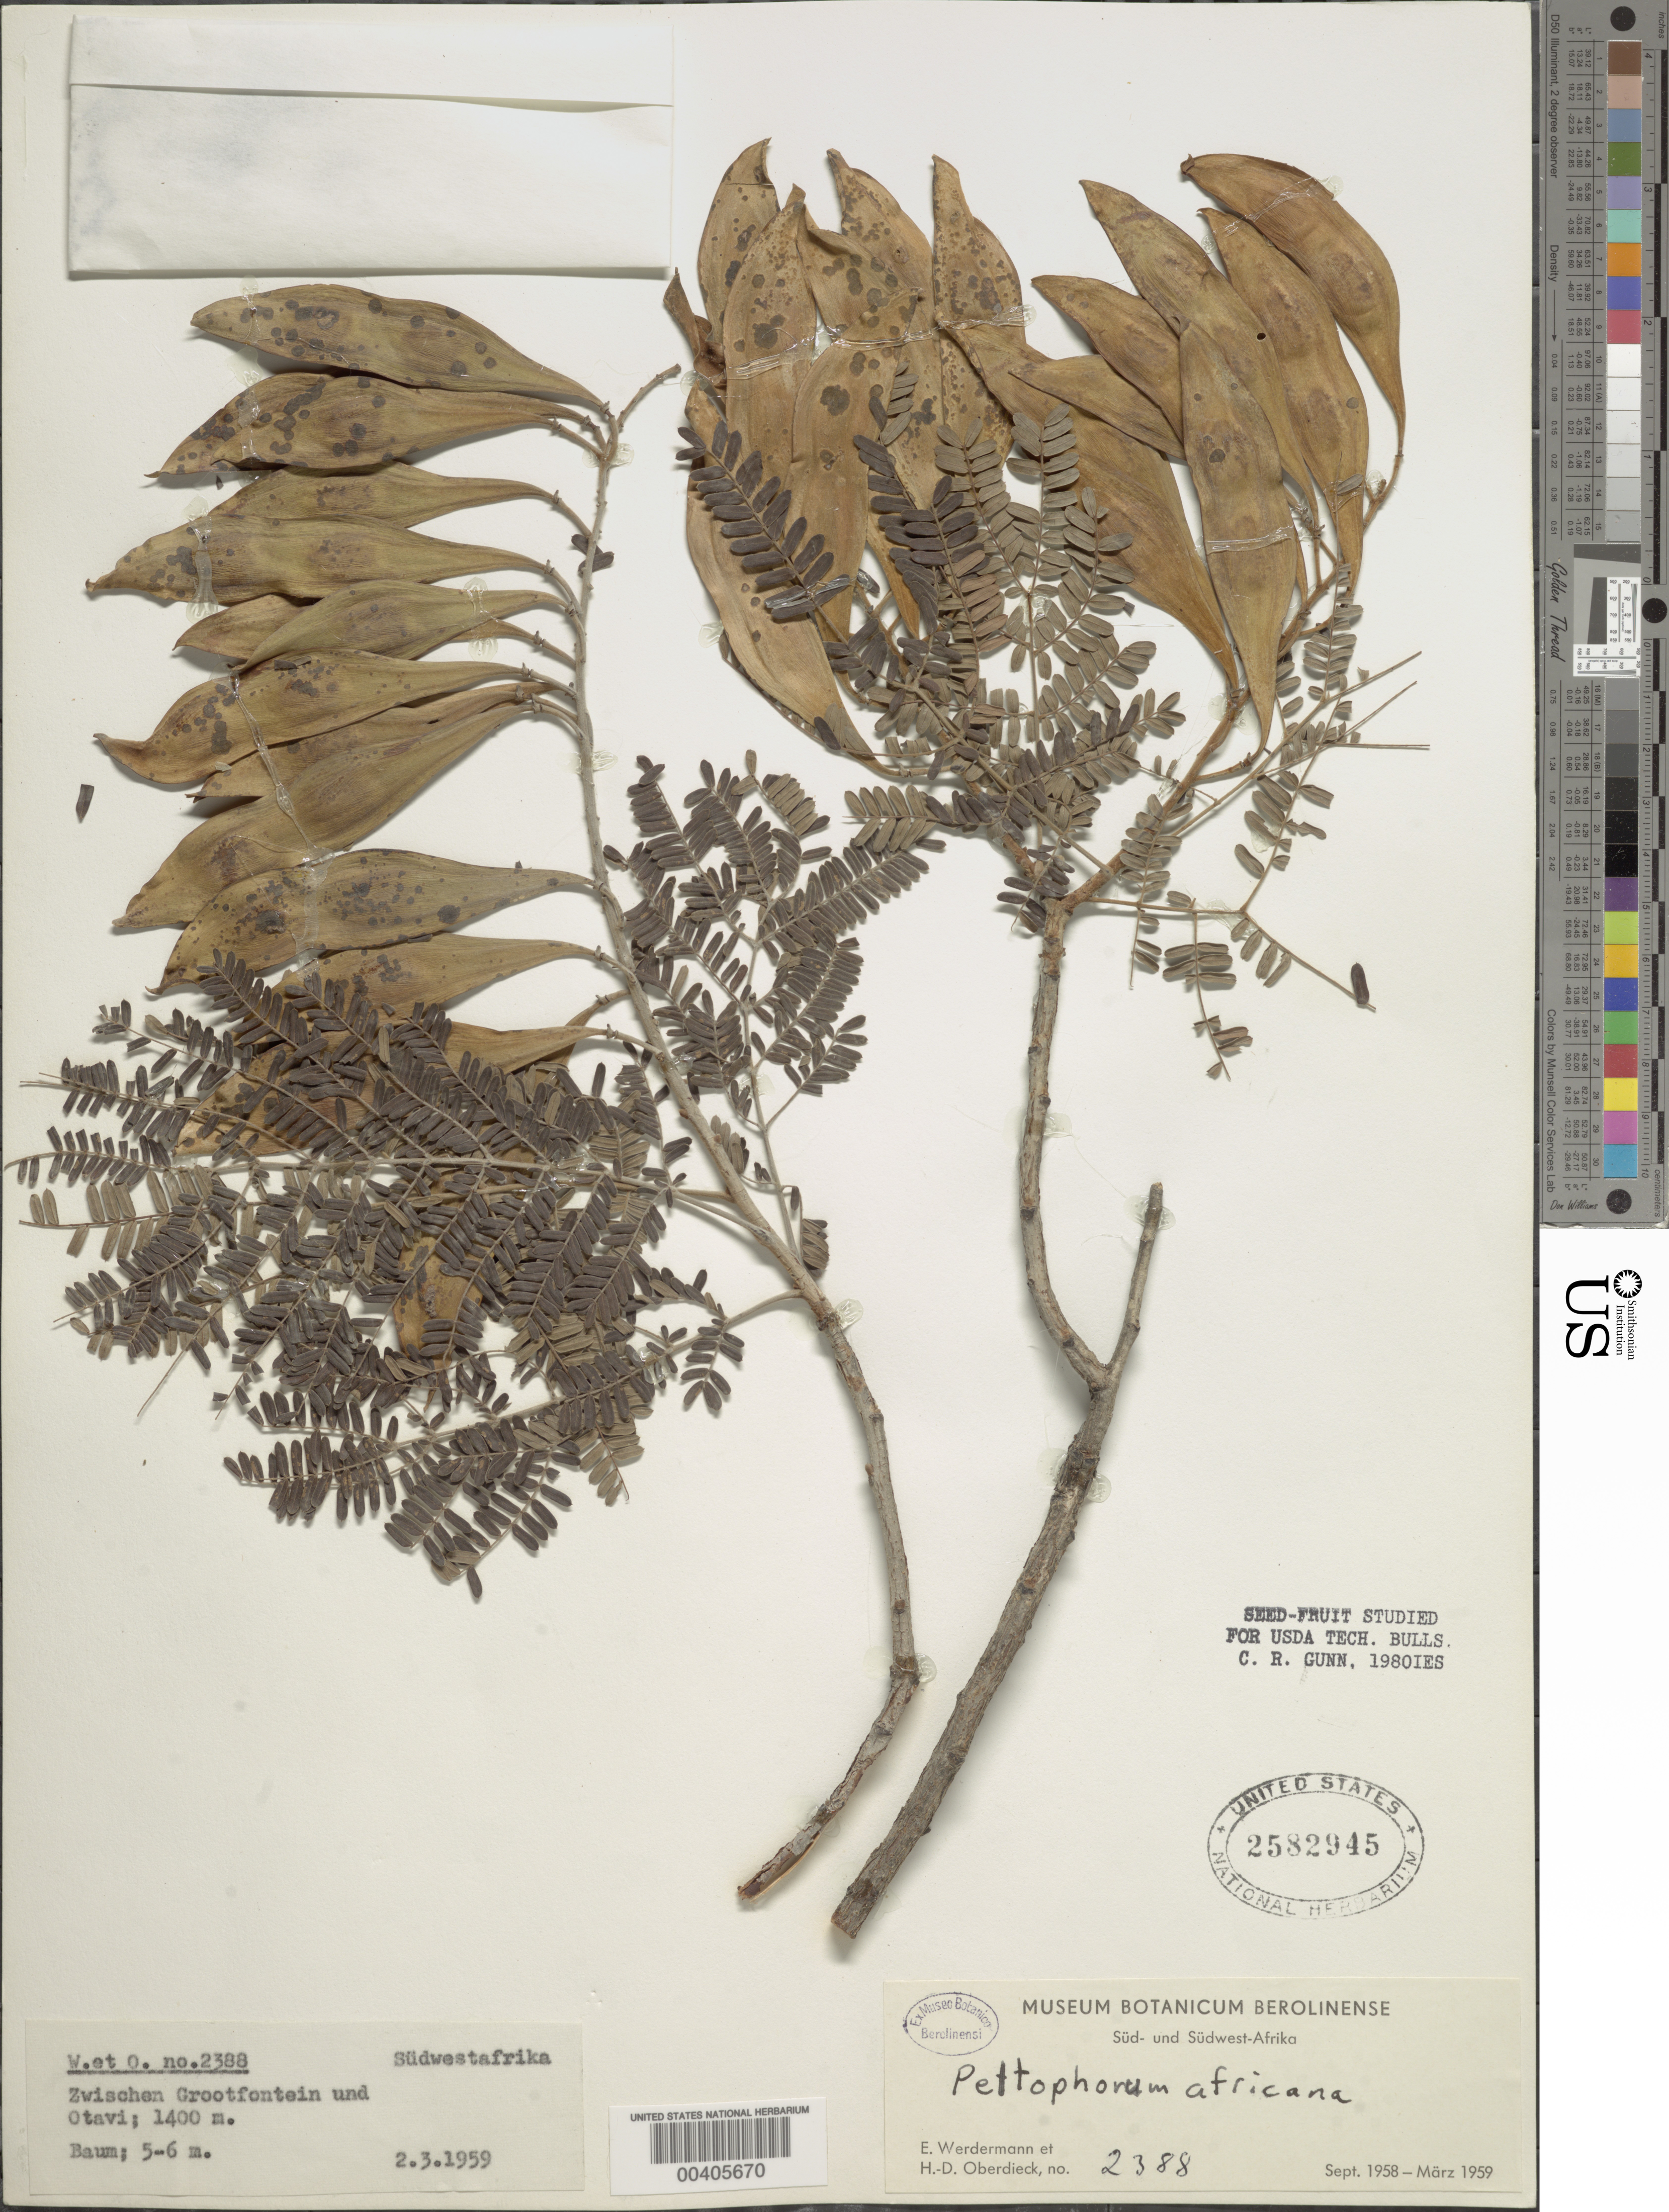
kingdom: Plantae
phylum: Tracheophyta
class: Magnoliopsida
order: Fabales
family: Fabaceae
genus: Peltophorum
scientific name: Peltophorum africanum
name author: Sond.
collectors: E. Werdermann & H. Oberdieck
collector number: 2388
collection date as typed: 02 Mar 1959 or 03 Feb 1959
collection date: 1959-02-03 or 1959-03-02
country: Namibia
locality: Zwischen grootfontein und otavi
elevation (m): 1400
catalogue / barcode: US 2582945